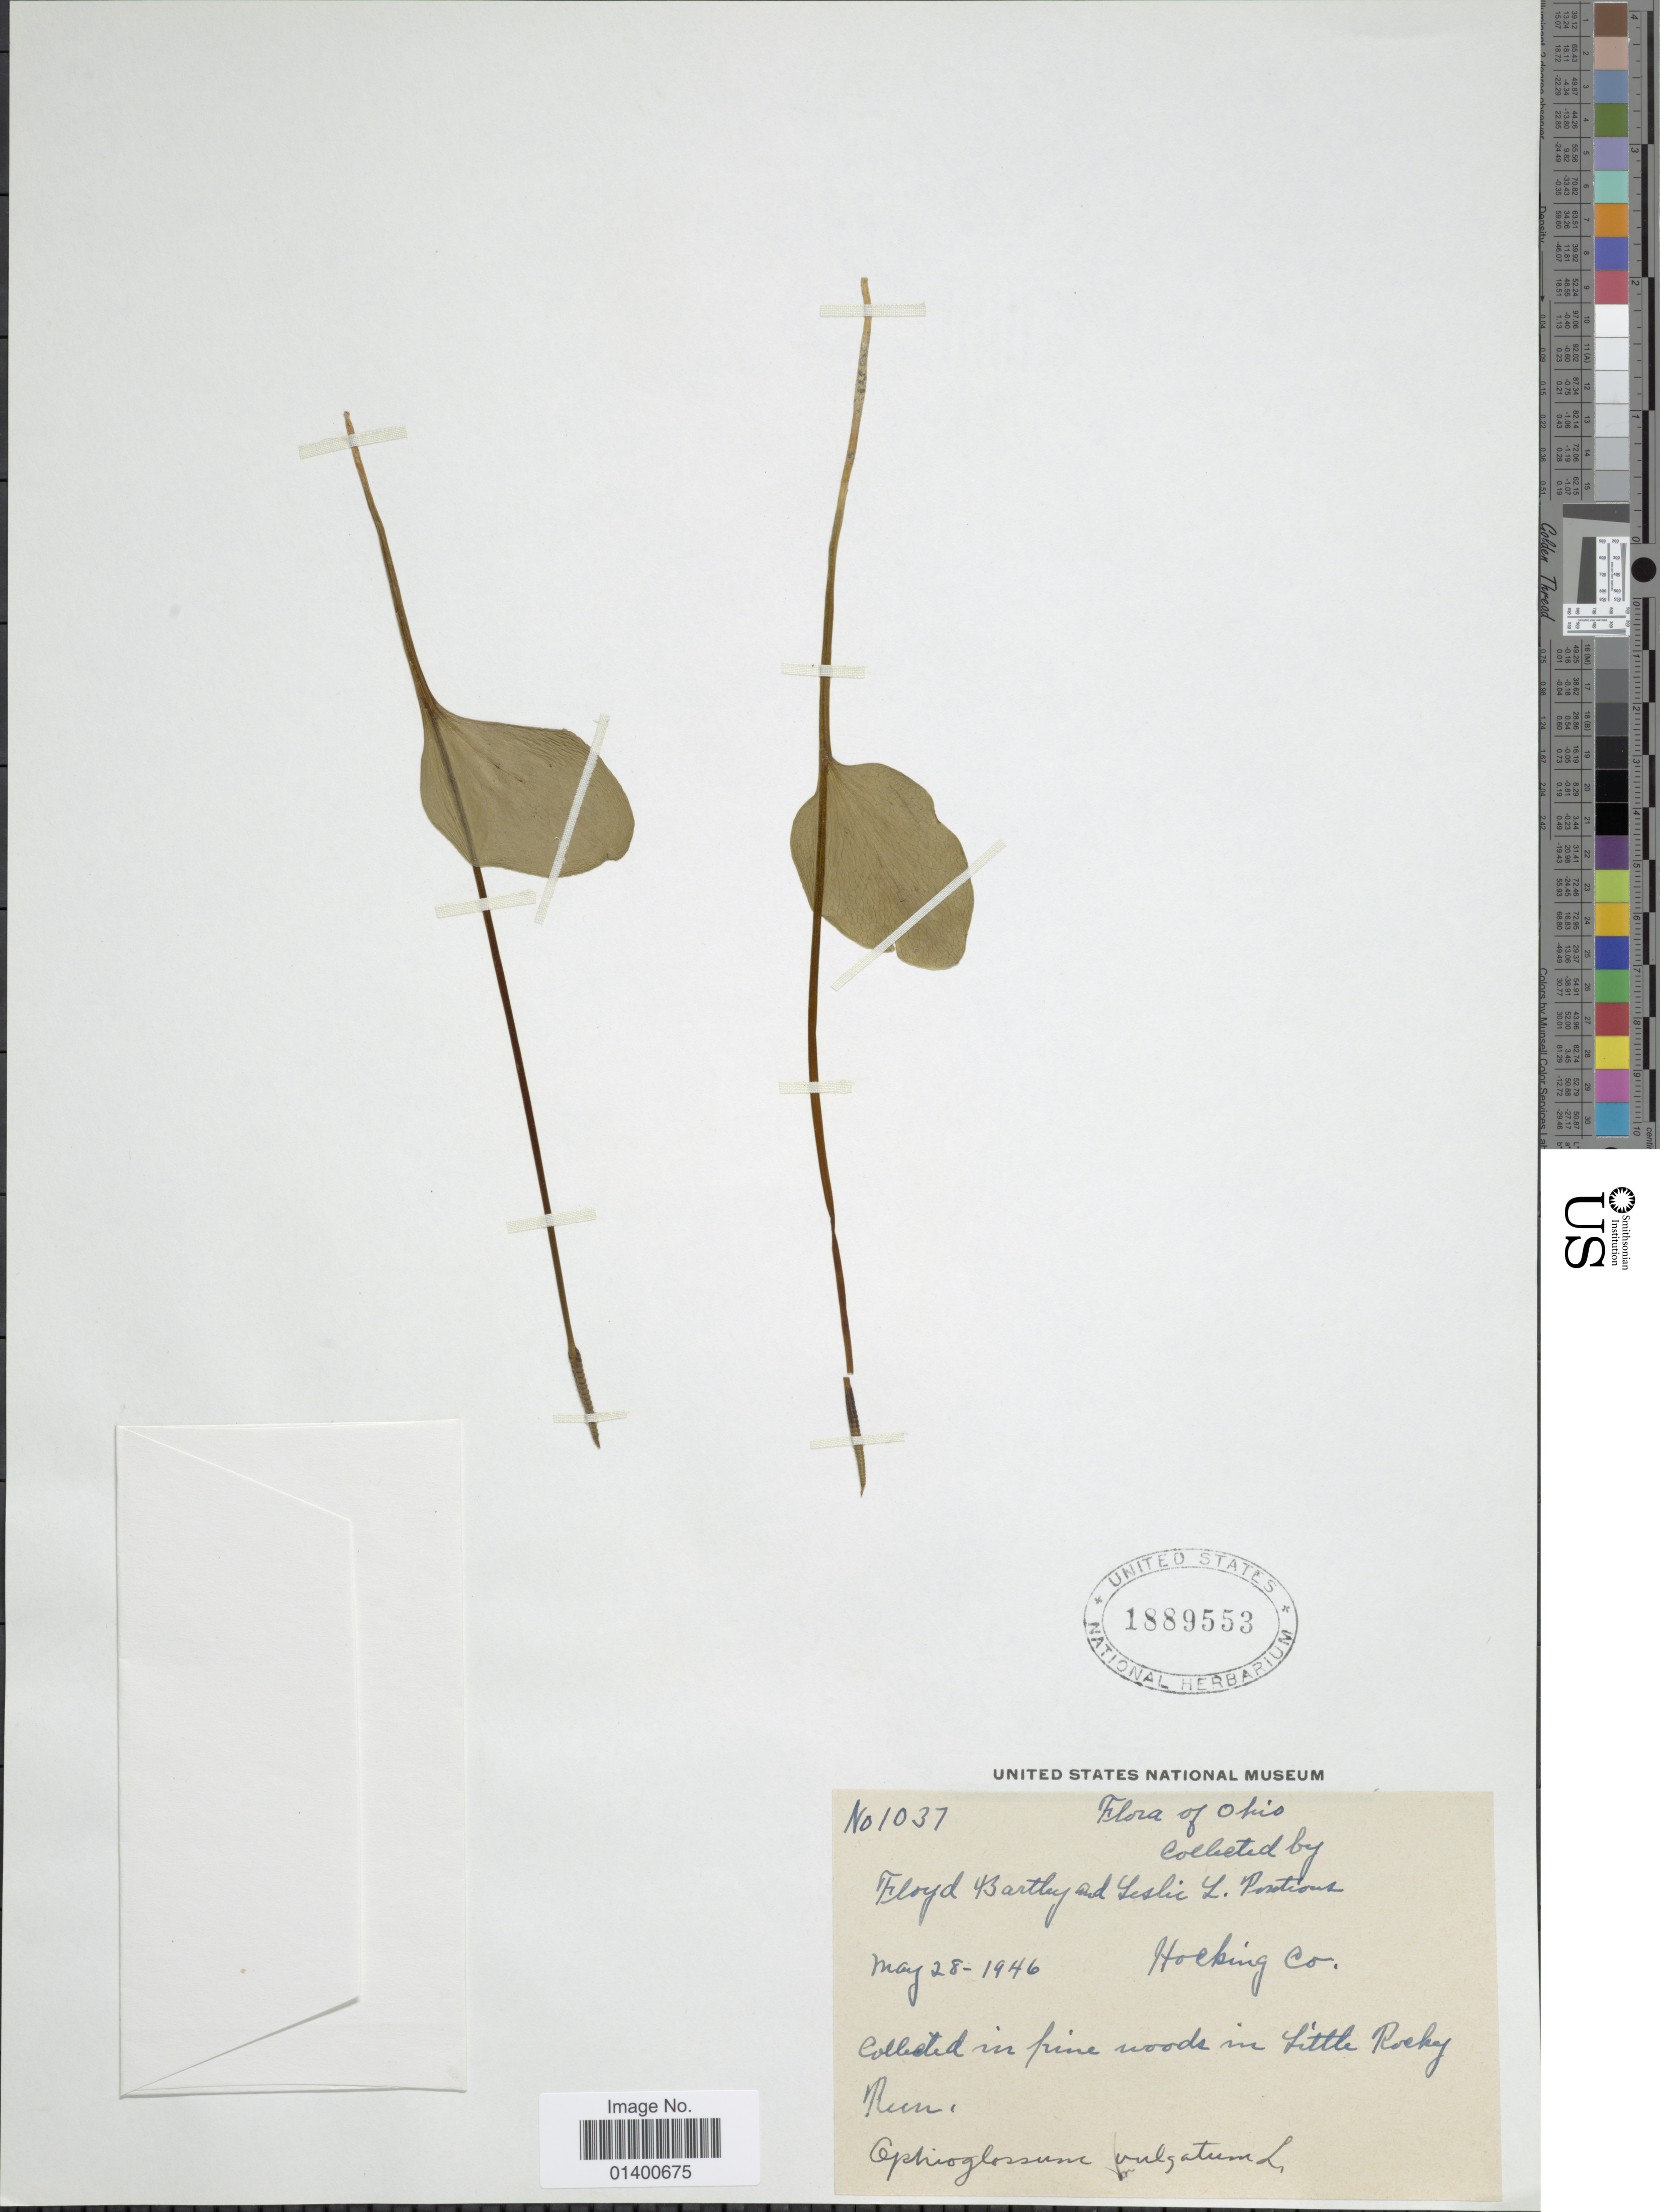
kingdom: Plantae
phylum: Tracheophyta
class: Polypodiopsida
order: Ophioglossales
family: Ophioglossaceae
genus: Ophioglossum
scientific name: Ophioglossum vulgatum var. pseudopodum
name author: (S.F. Blake) Farw.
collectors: F. Bartley & L. Pontius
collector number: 1037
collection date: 1946-05-28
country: United States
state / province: Ohio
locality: Pine woods in Little Rocky Run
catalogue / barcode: US 1889553